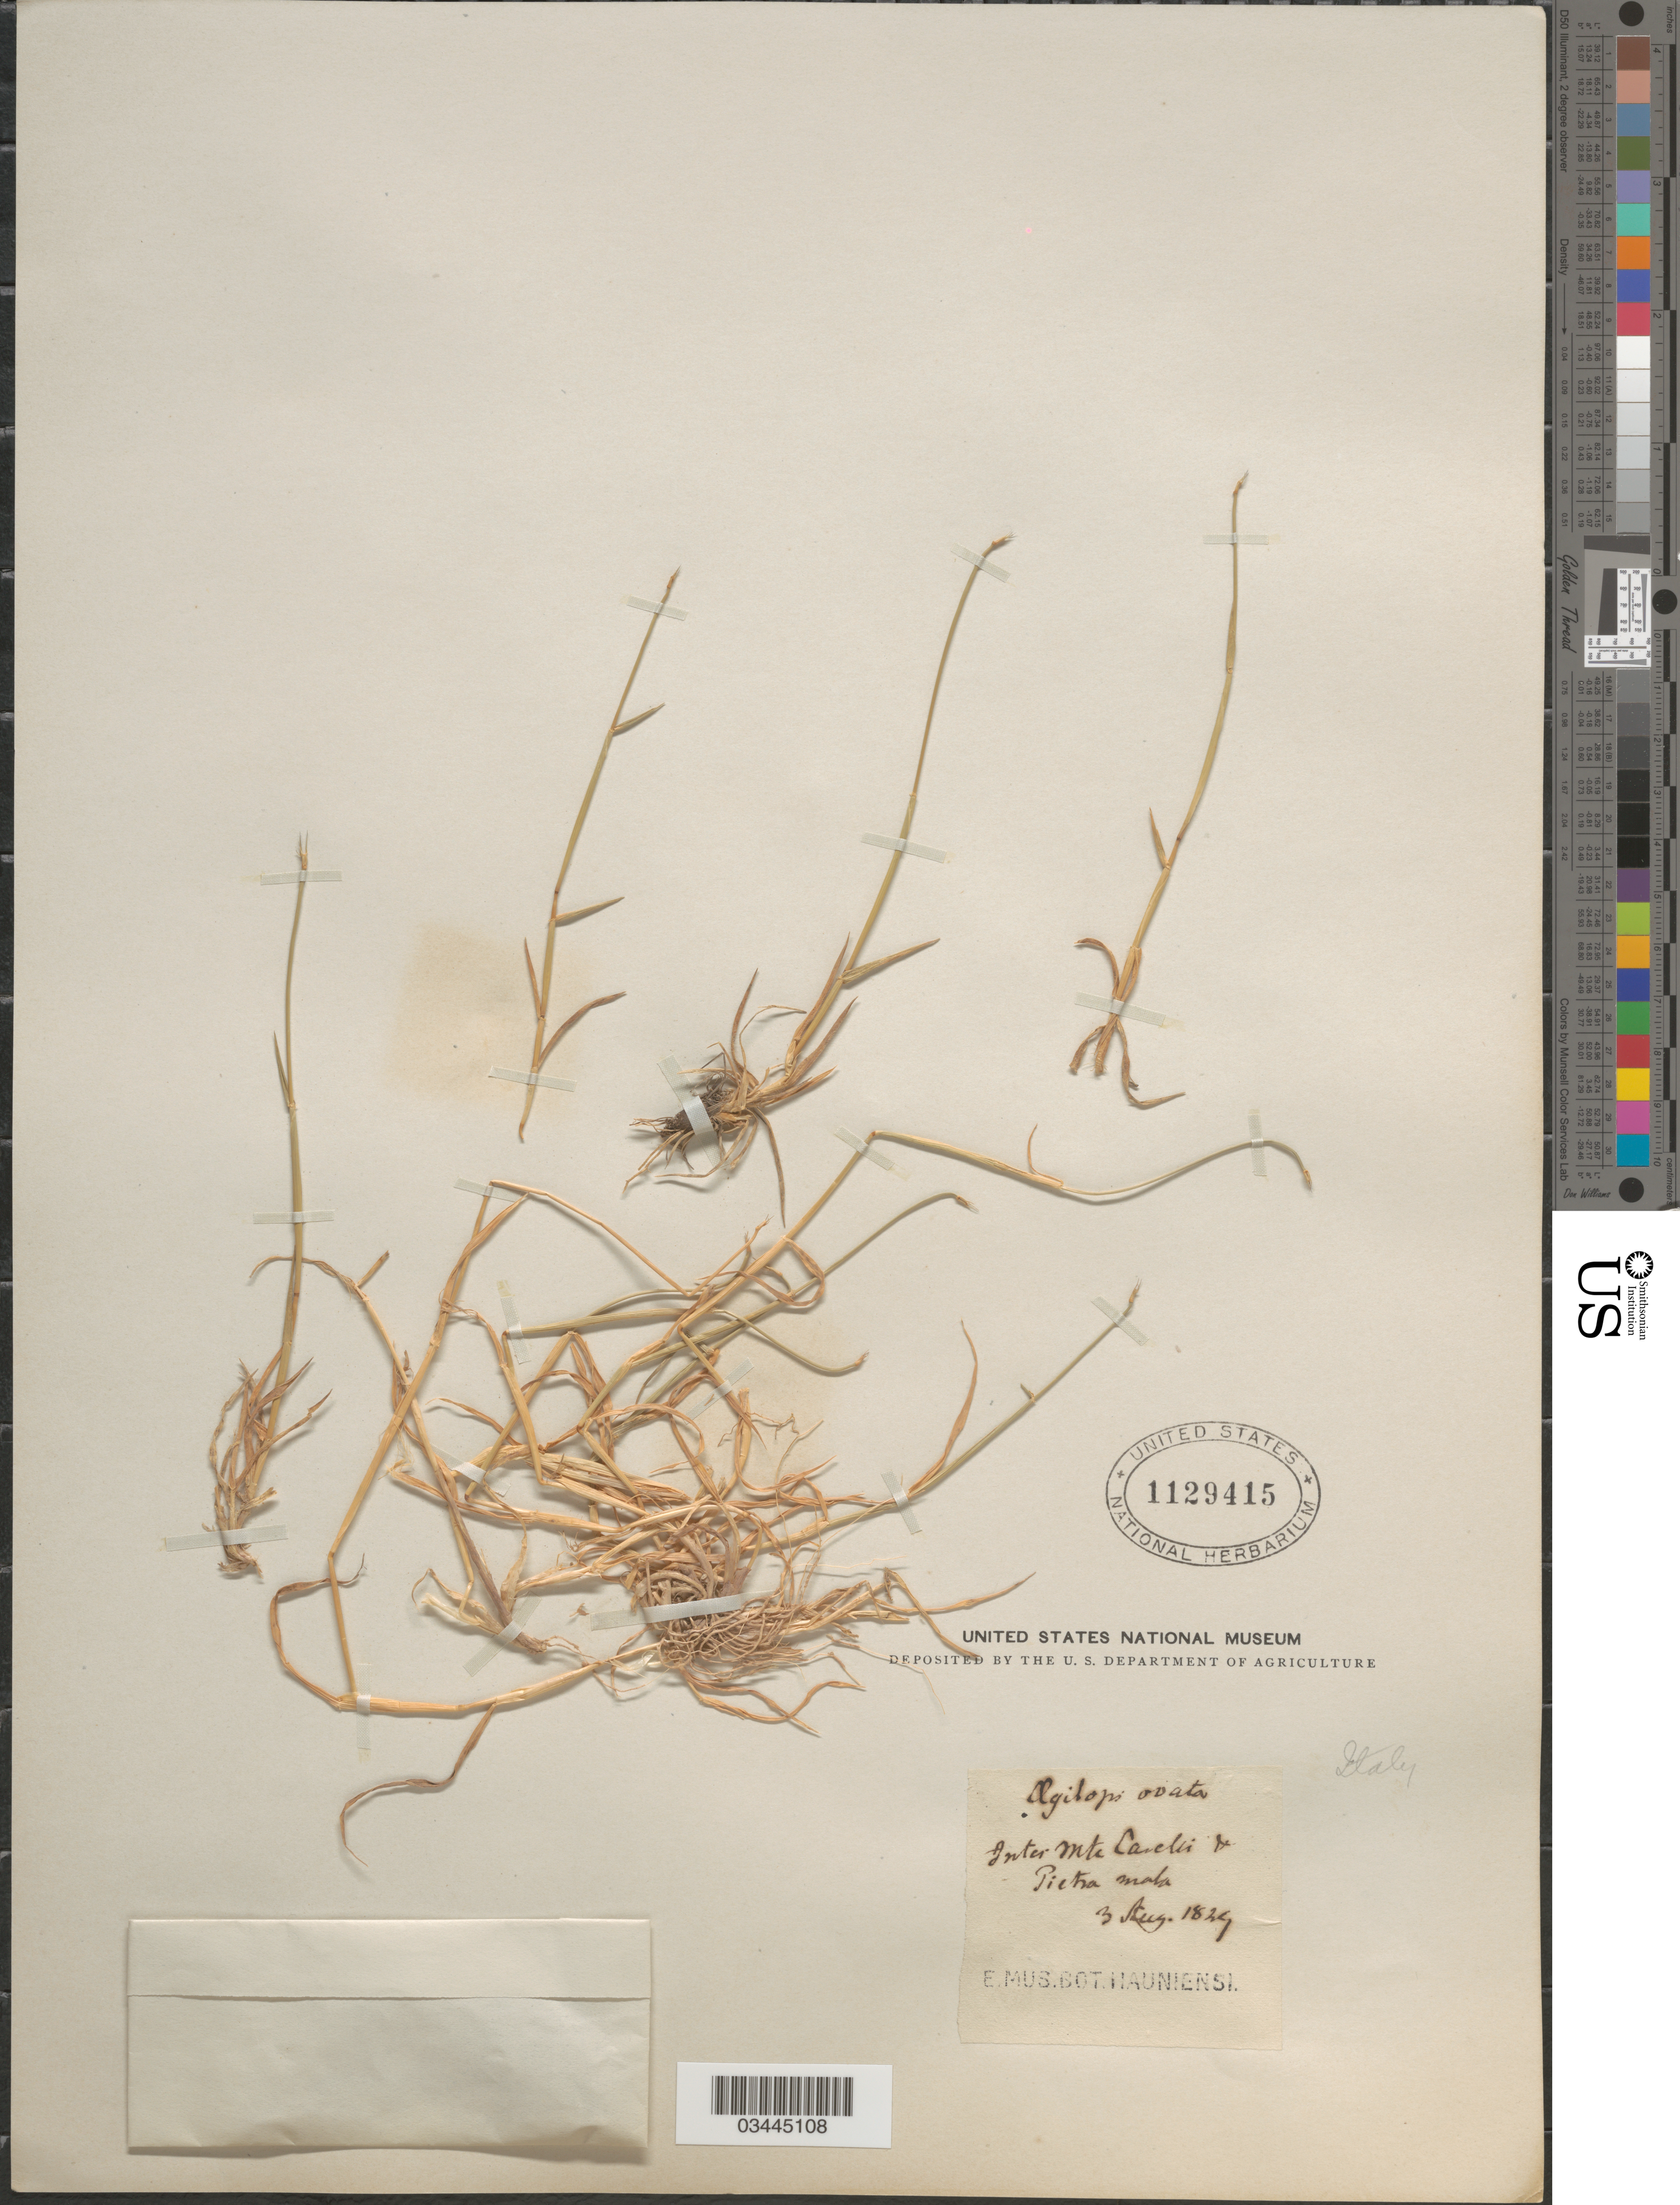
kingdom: Plantae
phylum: Tracheophyta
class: Liliopsida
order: Poales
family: Poaceae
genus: Aegilops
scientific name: Aegilops neglecta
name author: Req. ex Bertol.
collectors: Ex herb. Museo Botanico Hauniense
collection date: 1824-08-03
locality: Inter Mte Cavelli & Pietra mala.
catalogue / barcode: US 1129415